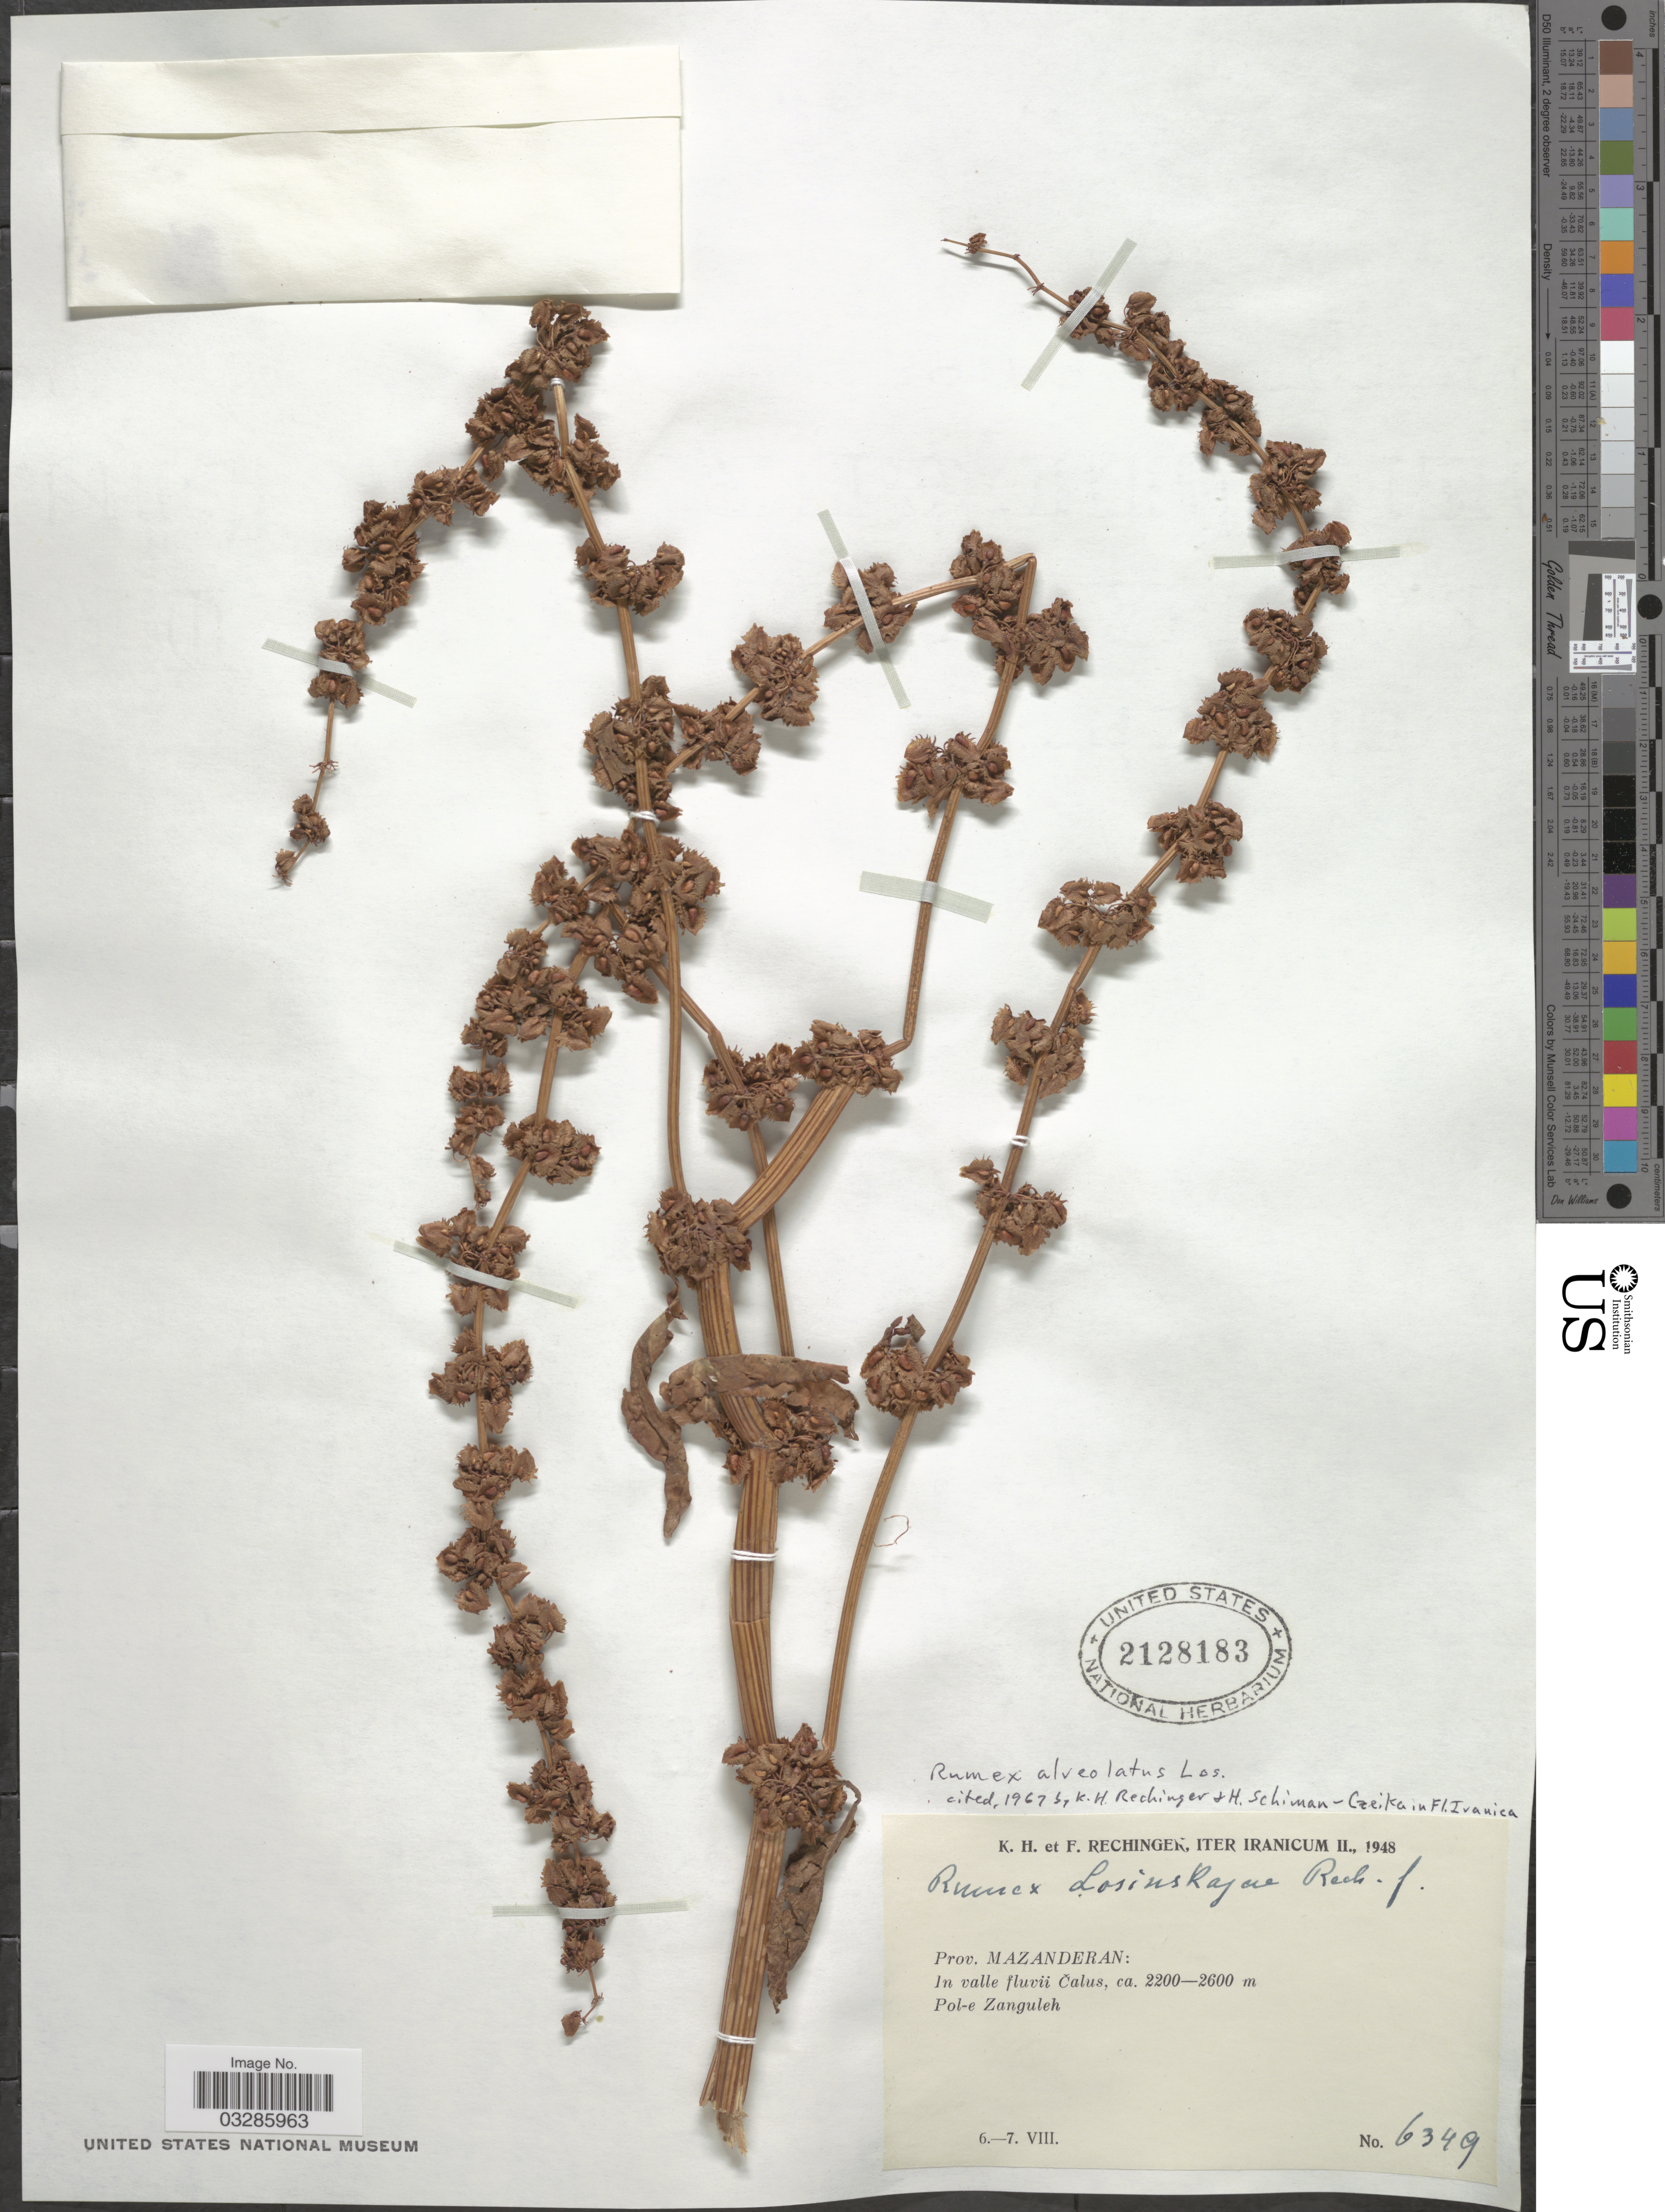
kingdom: Plantae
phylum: Tracheophyta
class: Magnoliopsida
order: Caryophyllales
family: Polygonaceae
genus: Rumex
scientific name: Rumex alveolatus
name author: Los.-Losinsk.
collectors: K. H. Rechinger & F. Rechinger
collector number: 6349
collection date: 1948-08-06/1948-08-07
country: Iran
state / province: Mazandaran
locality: Prov. Mazanderan: In valle fluvii Calus, Pol-e Zanguleh.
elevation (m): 2200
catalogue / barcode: US 2128183